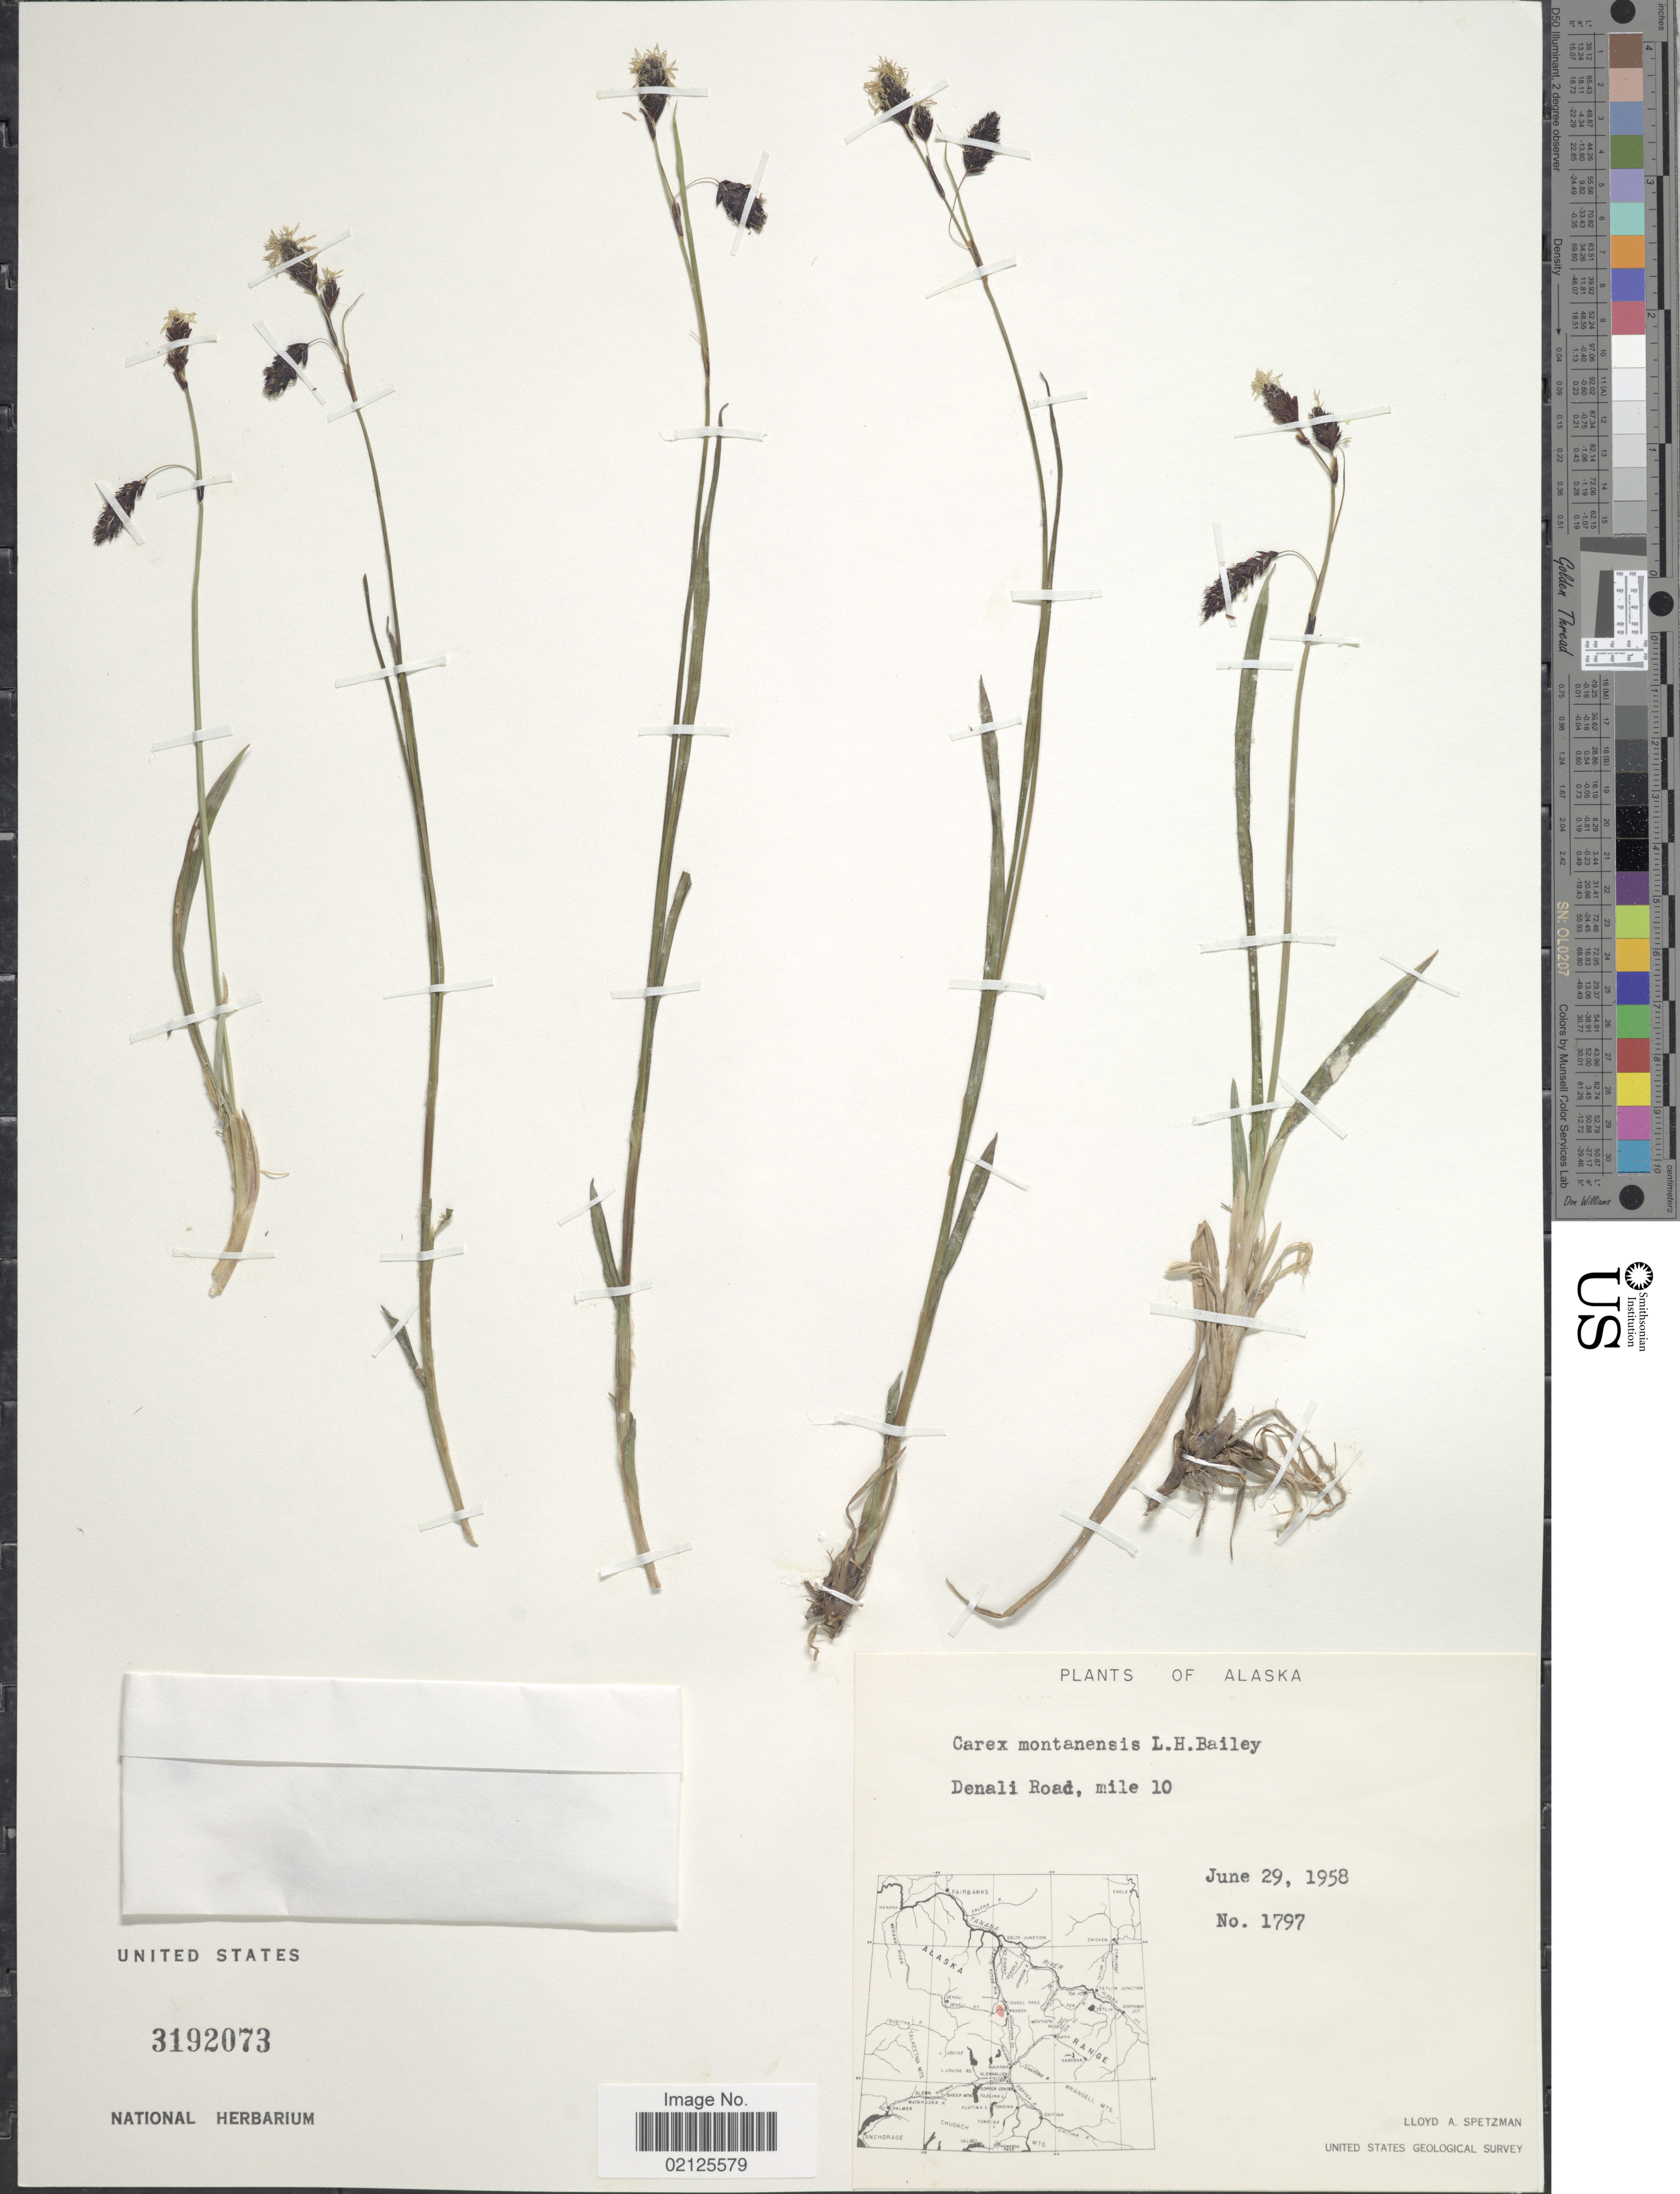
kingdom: Plantae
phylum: Tracheophyta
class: Liliopsida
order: Poales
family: Cyperaceae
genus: Carex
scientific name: Carex podocarpa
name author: R. Br.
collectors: L. Spetzman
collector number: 1797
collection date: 1958-06-29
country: United States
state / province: Alaska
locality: Denali Road, mile 10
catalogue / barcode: US 3192073